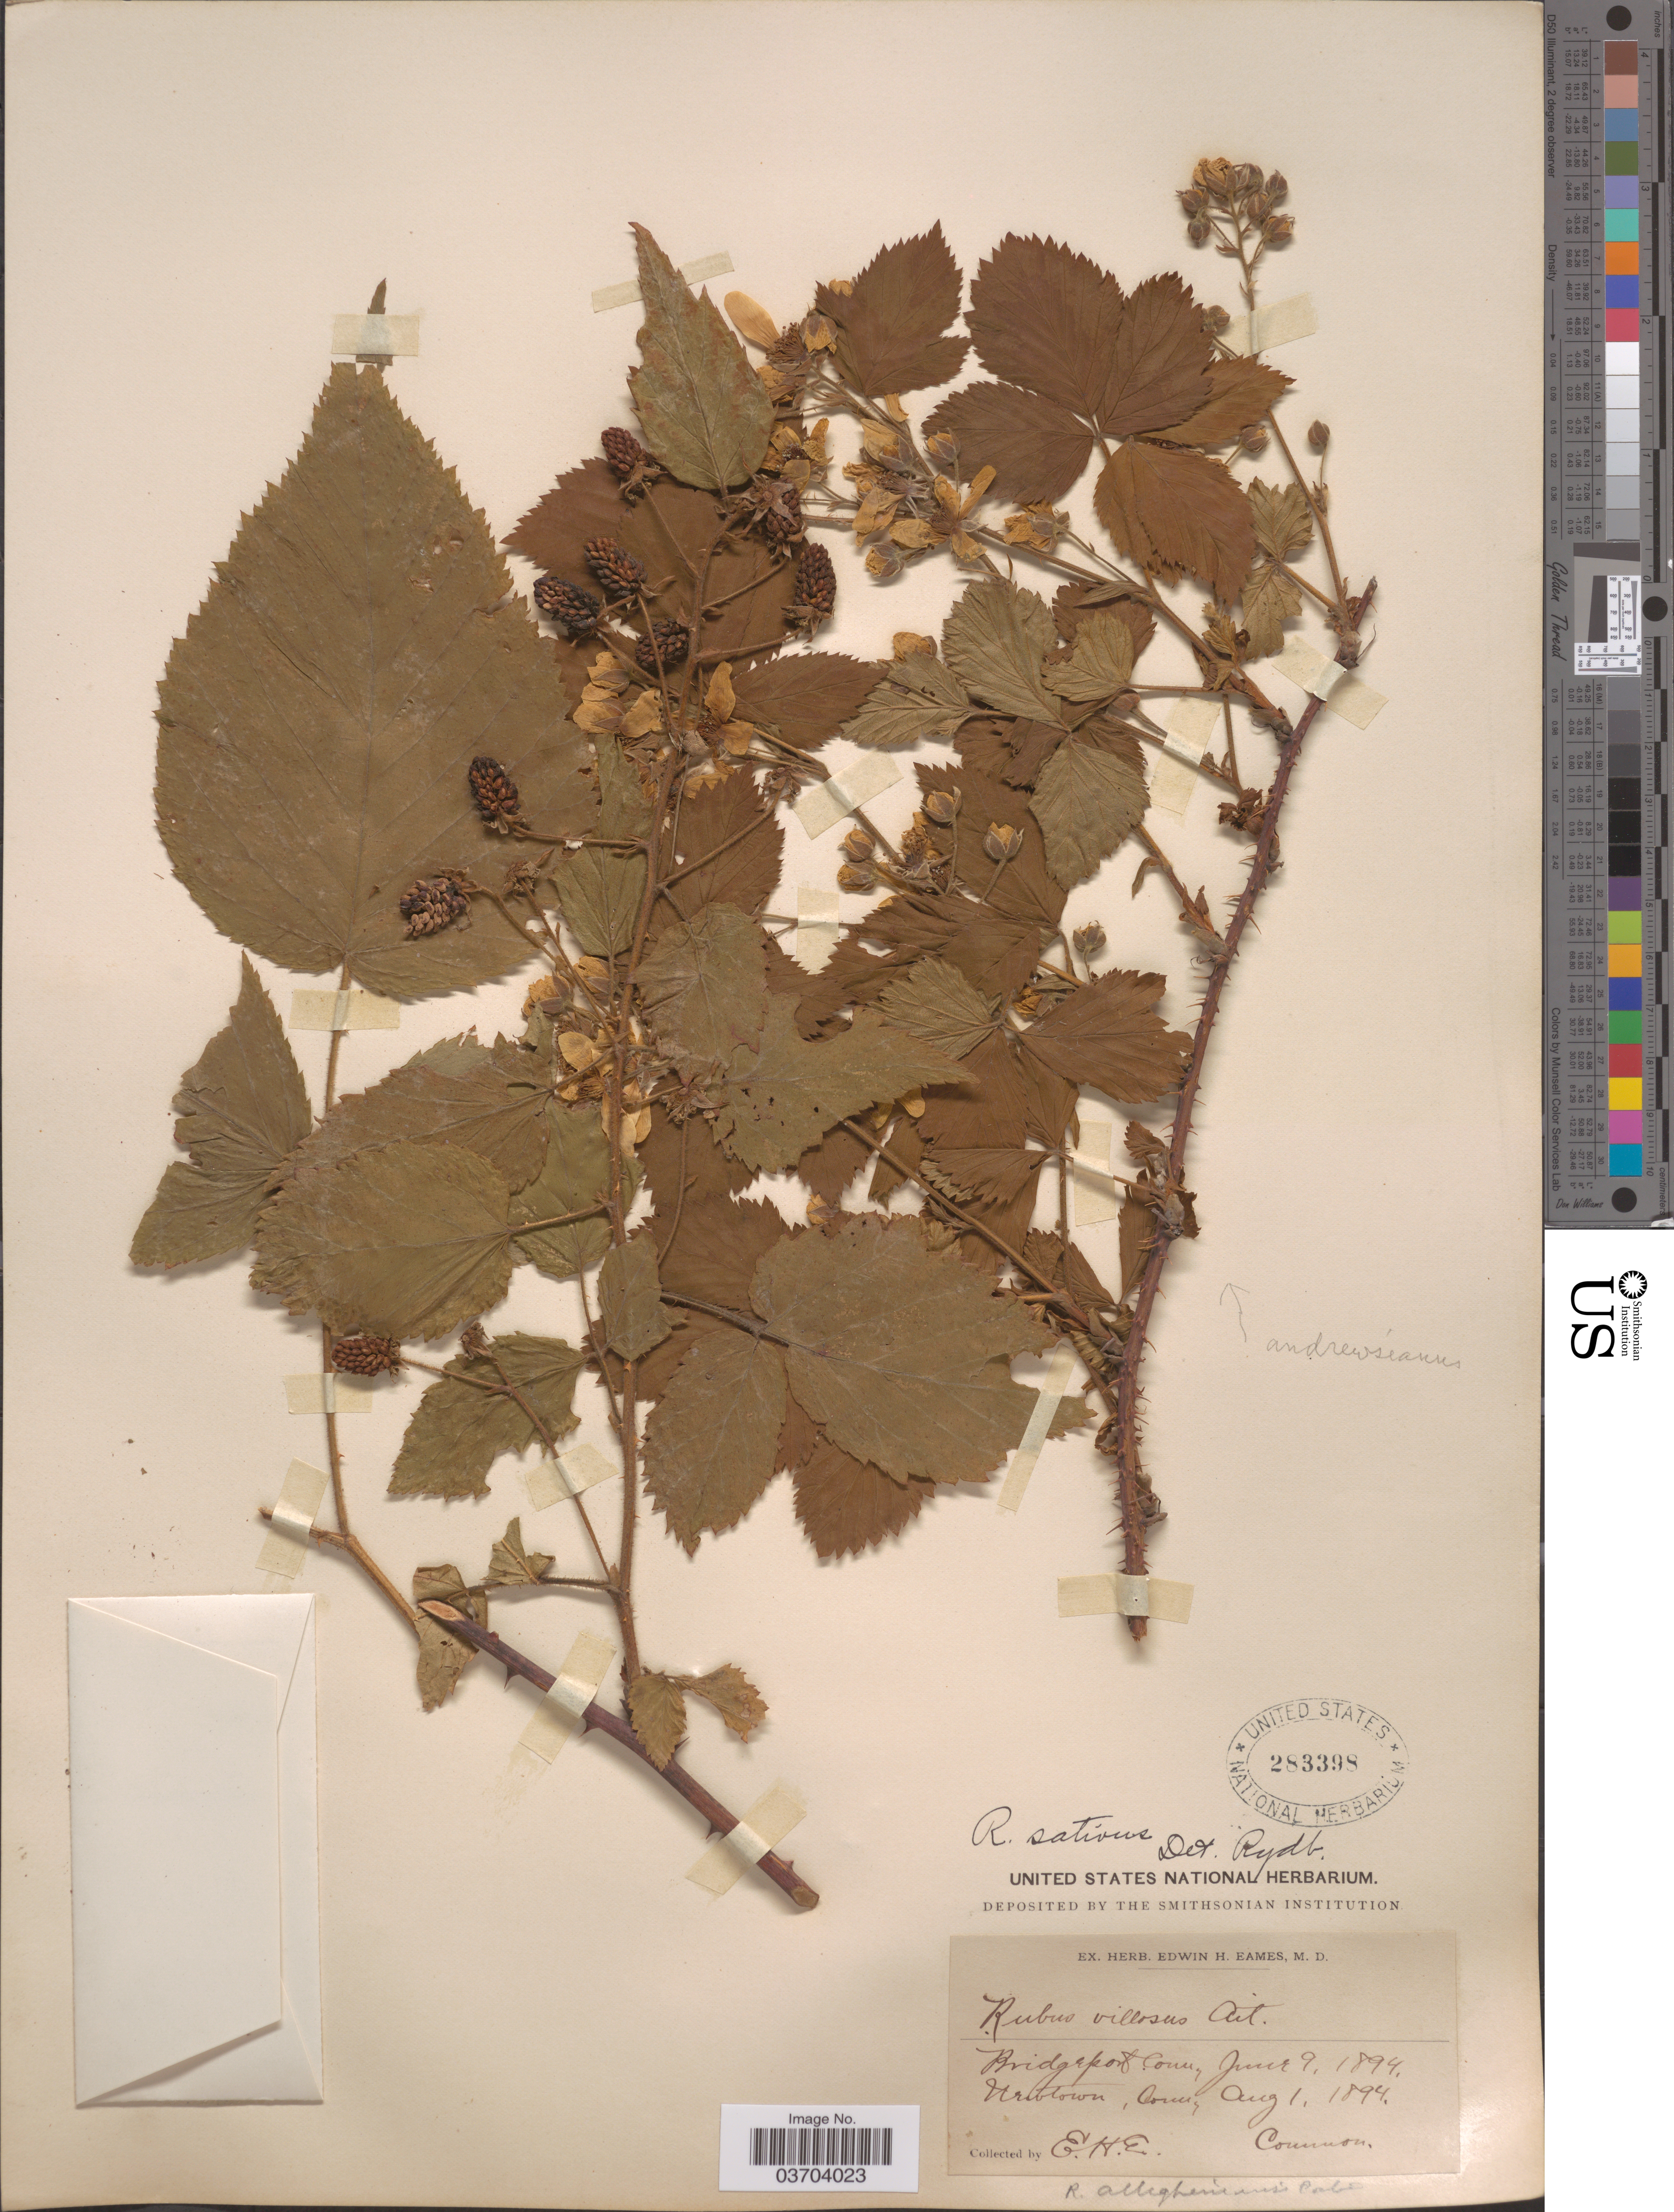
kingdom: Plantae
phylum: Tracheophyta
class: Magnoliopsida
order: Rosales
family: Rosaceae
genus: Rubus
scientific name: Rubus allegheniensis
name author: Porter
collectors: E. H. Eames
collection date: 1894-06-09/1894-08-01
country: United States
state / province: Connecticut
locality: Bridgeport, Newtown.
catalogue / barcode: US 283398